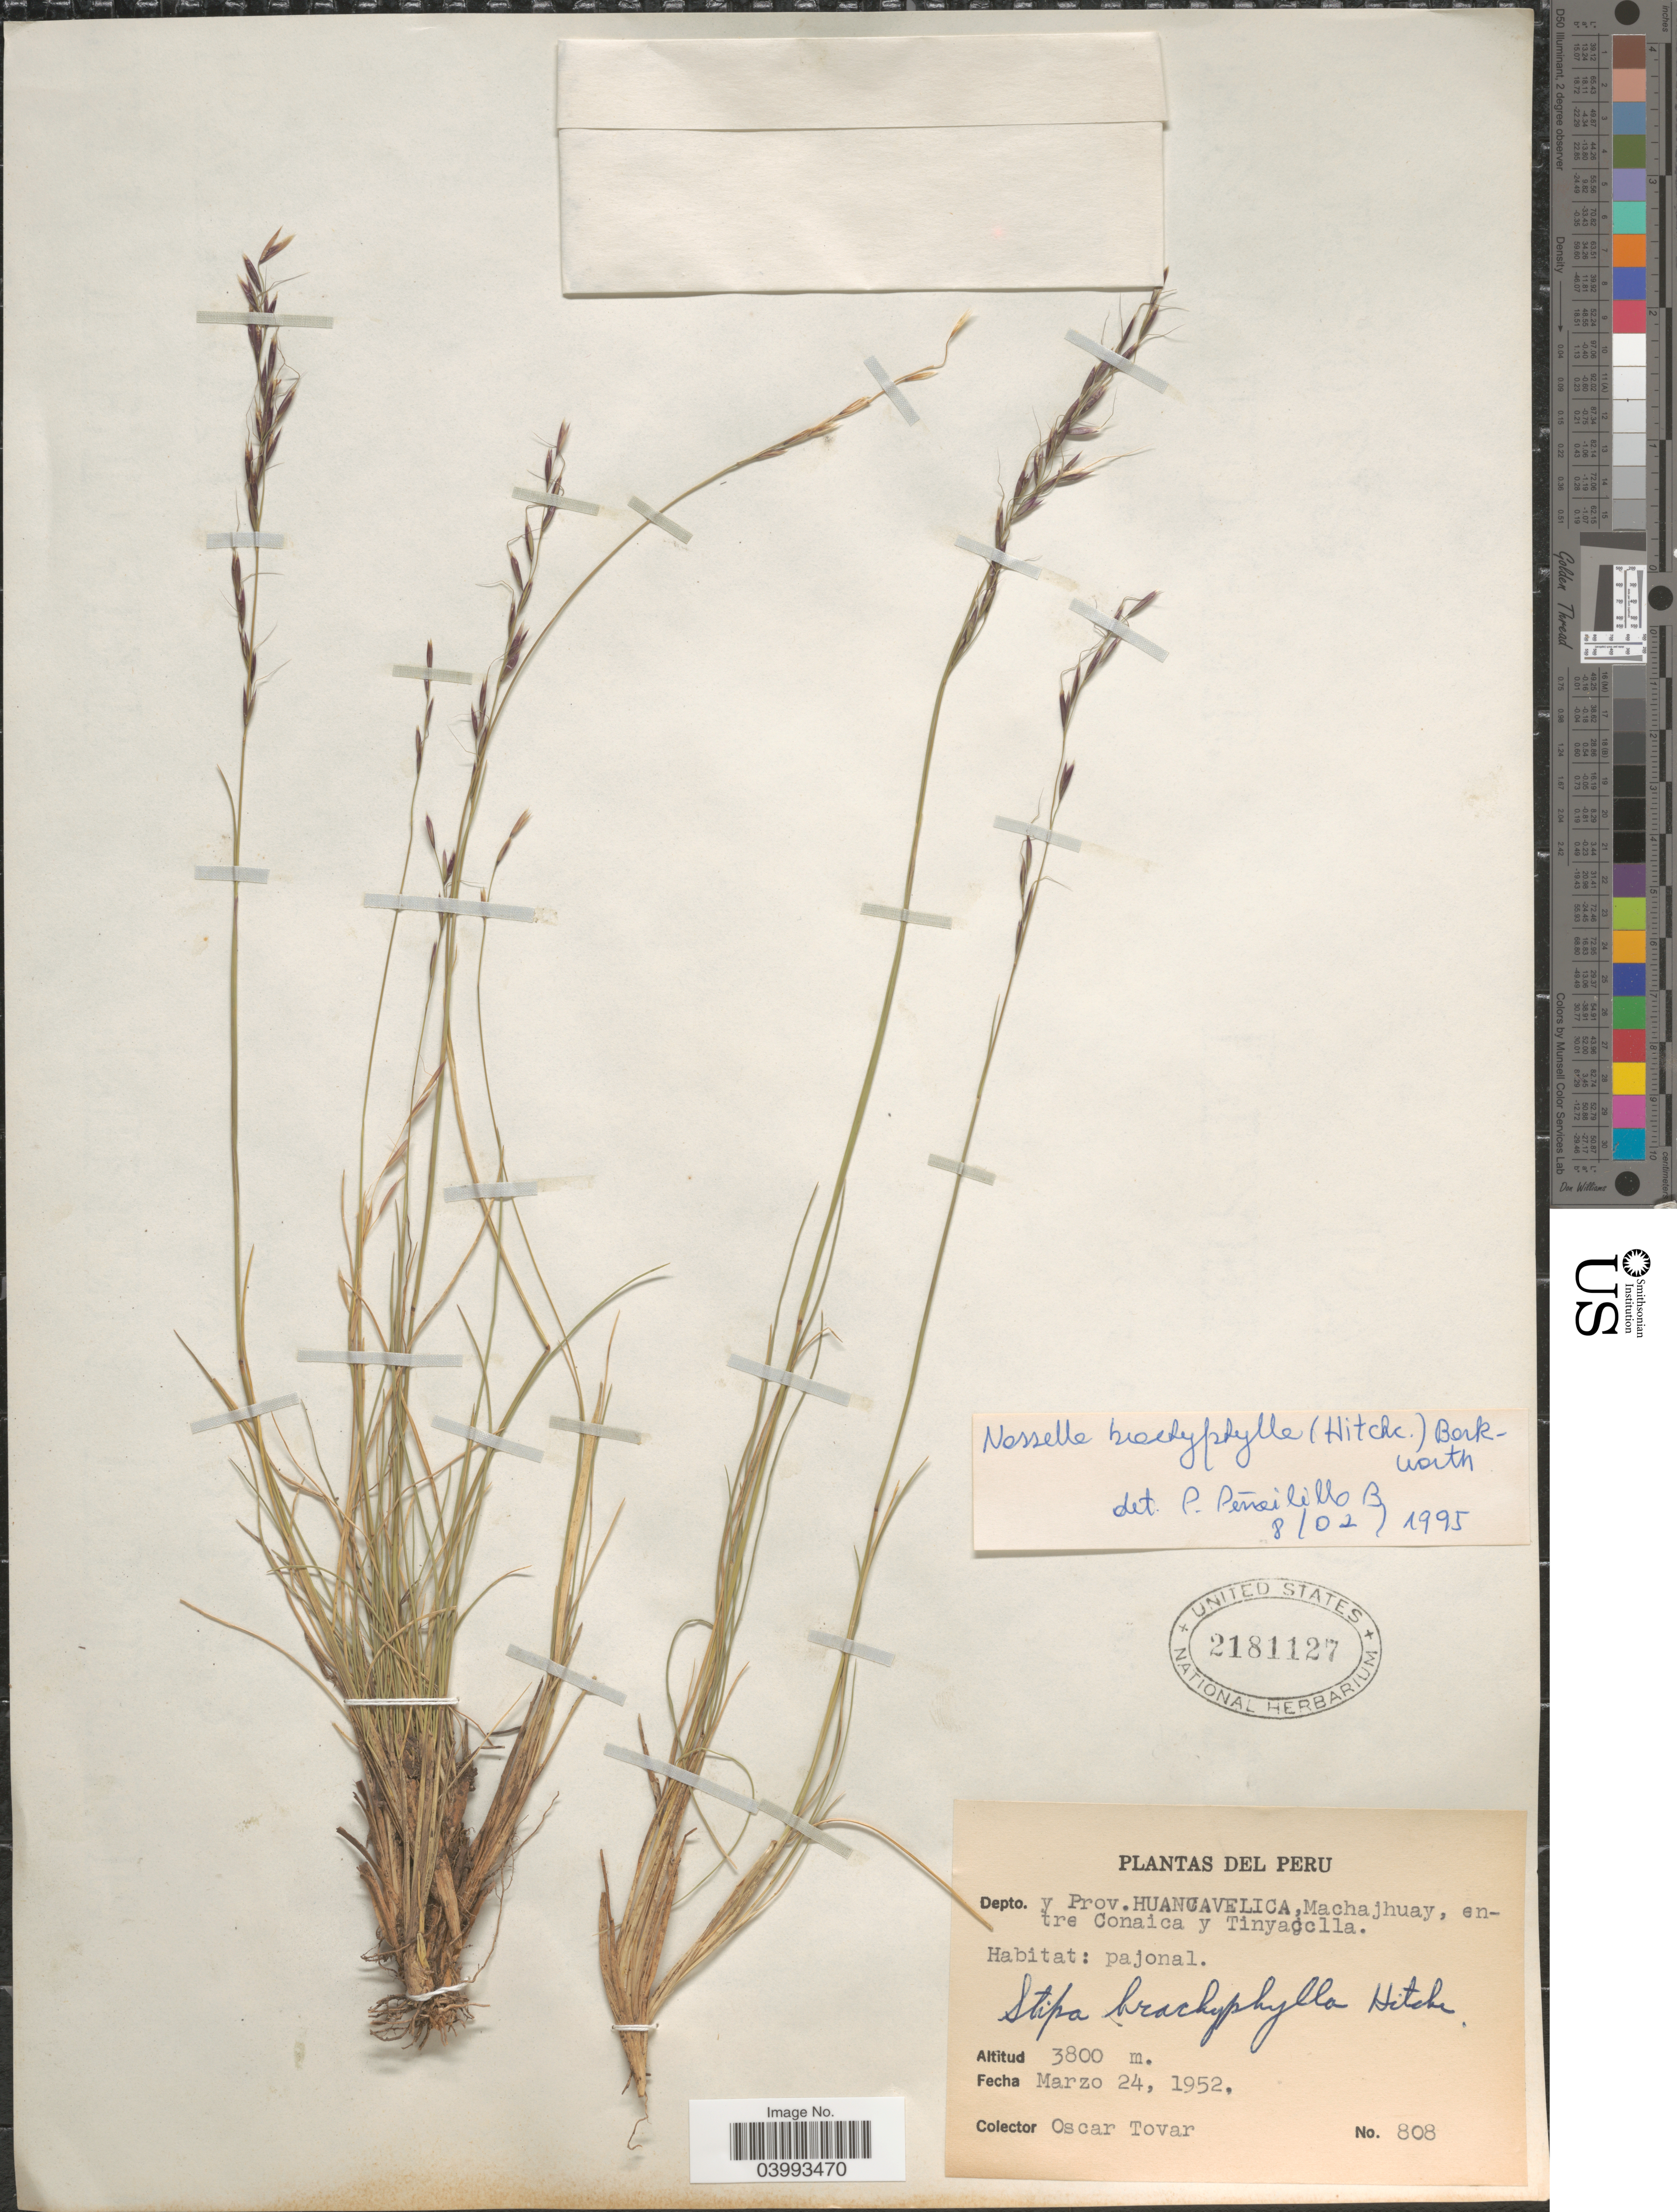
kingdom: Plantae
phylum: Tracheophyta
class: Liliopsida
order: Poales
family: Poaceae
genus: Nassella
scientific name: Nassella brachyphylla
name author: (Hitchc.) Barkworth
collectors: Ó. Tovar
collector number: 808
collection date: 1952-03-24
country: Peru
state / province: Huancavelica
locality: Depto. y Prov. Huancavelica,Machajhuay, entre Conaica y Tinyacclla.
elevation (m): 3800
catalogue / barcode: US 2181127